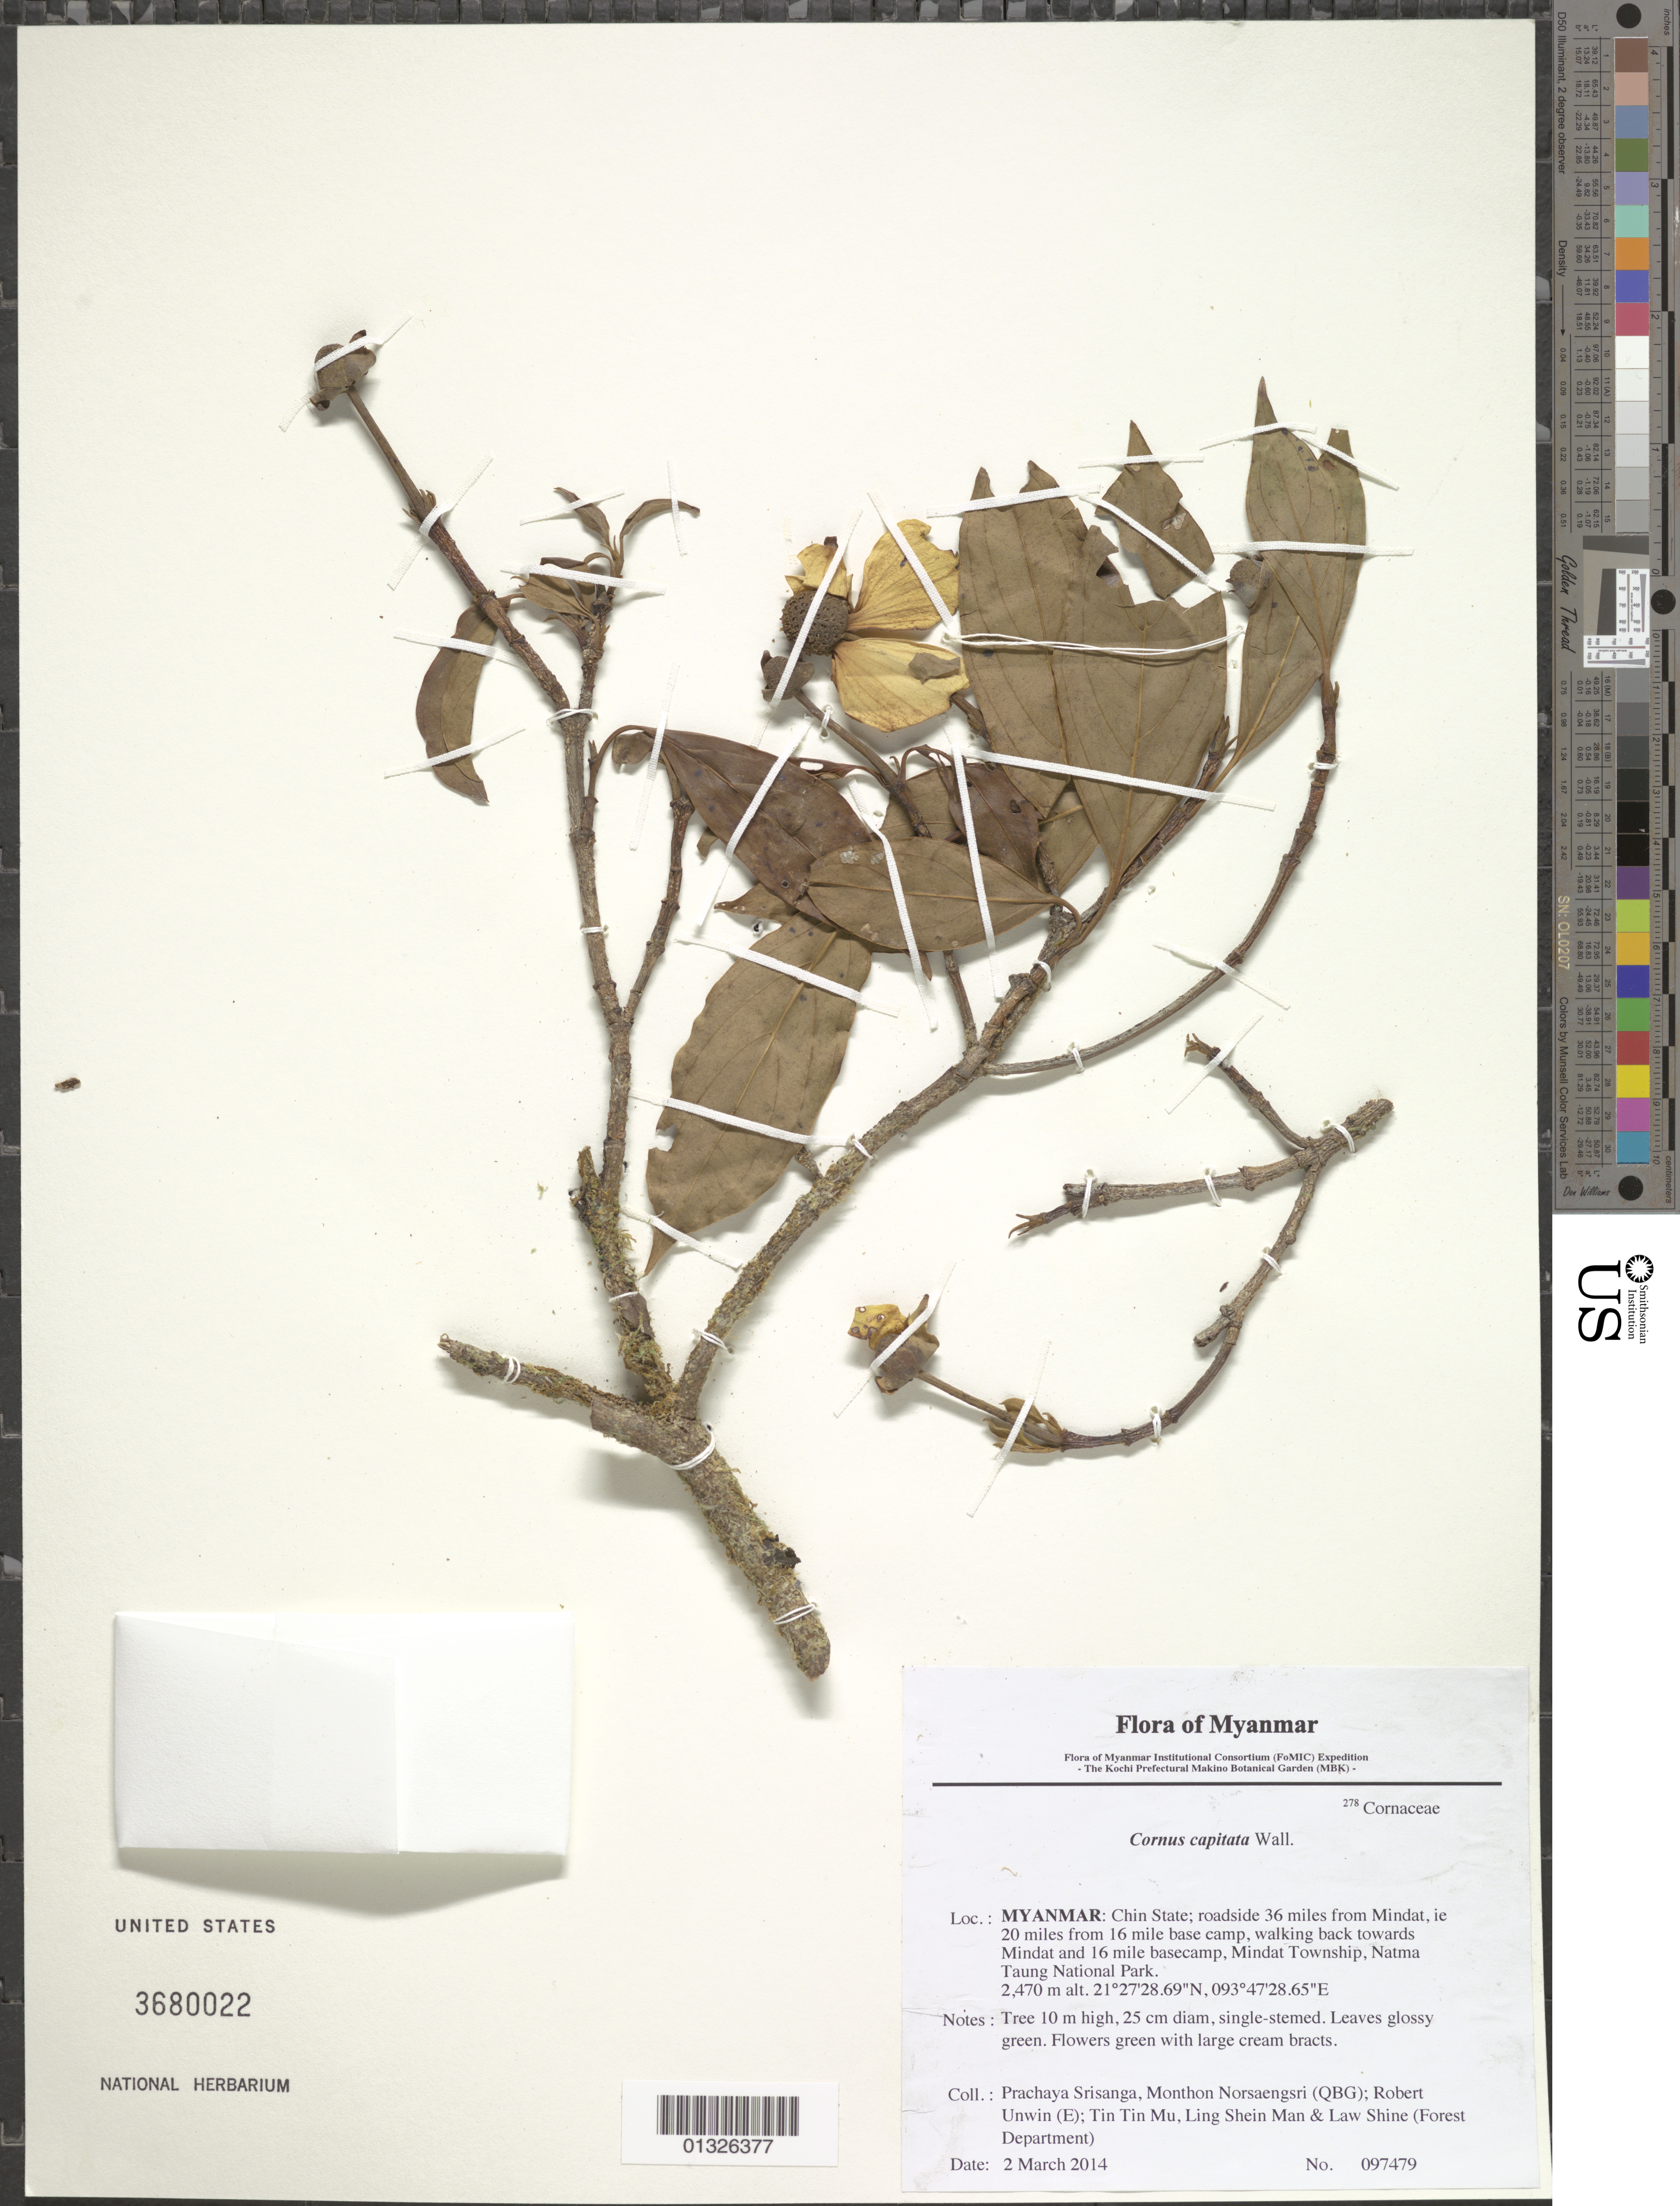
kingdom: Plantae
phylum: Tracheophyta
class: Magnoliopsida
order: Cornales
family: Cornaceae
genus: Cornus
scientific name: Cornus capitata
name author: Wall.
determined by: Fujikawa, Kazumi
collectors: P. Srisanga, M. Norsaengsri, R. Unwin, Tin Tin Mu, Ling Shein Man & L. Shine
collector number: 97479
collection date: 2014-03-02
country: Myanmar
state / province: Chin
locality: Roadside 36 miles from Mindat, ie 20 miles from 16 mile base camp, walking back towards Mindat and 16 mile basecamp, Mindat Township, Natma Taung National Park.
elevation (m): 2470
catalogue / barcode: US 3680022